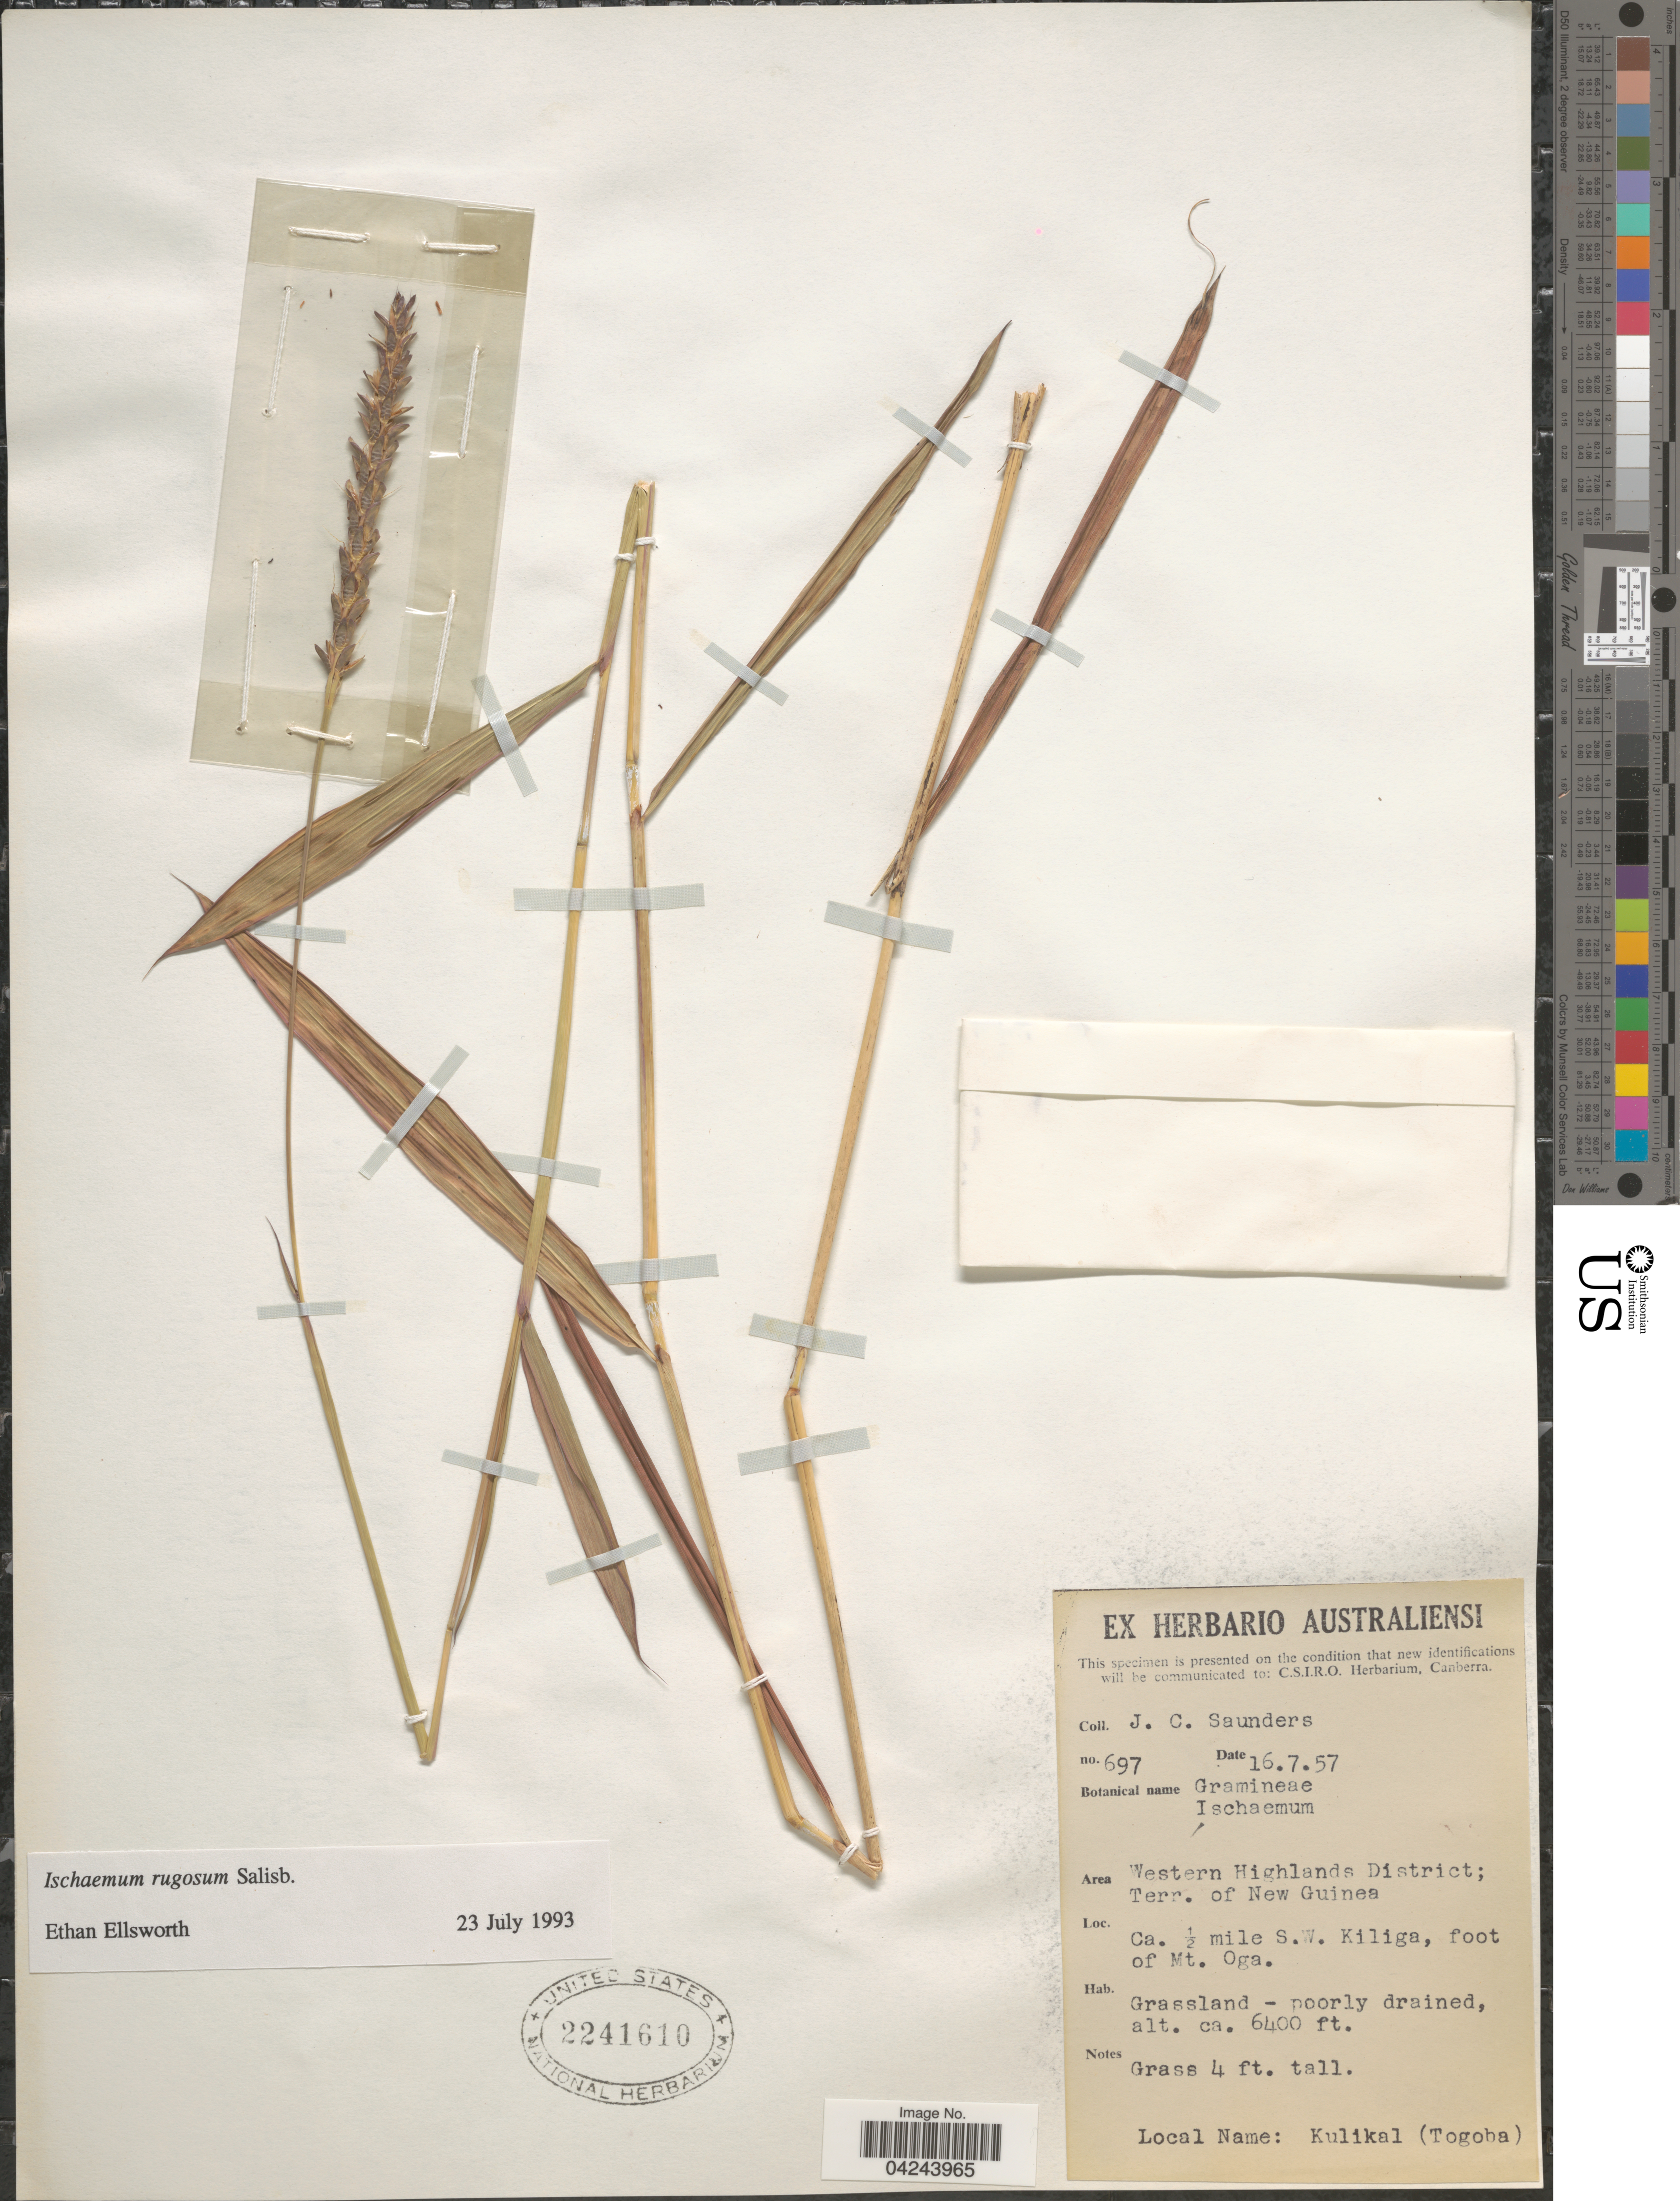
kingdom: Plantae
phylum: Tracheophyta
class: Liliopsida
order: Poales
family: Poaceae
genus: Ischaemum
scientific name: Ischaemum rugosum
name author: Salisb.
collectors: J. C. Saunders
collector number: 697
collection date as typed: Transcribed d/m/y: 16/7/57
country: Papua New Guinea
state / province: Western Highlands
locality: Area Western Highlands District; Terr. of New Guinea. Ca. ½ mile S.W. Kiliga, foor of Mt. Oga.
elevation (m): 1951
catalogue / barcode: US 2241610